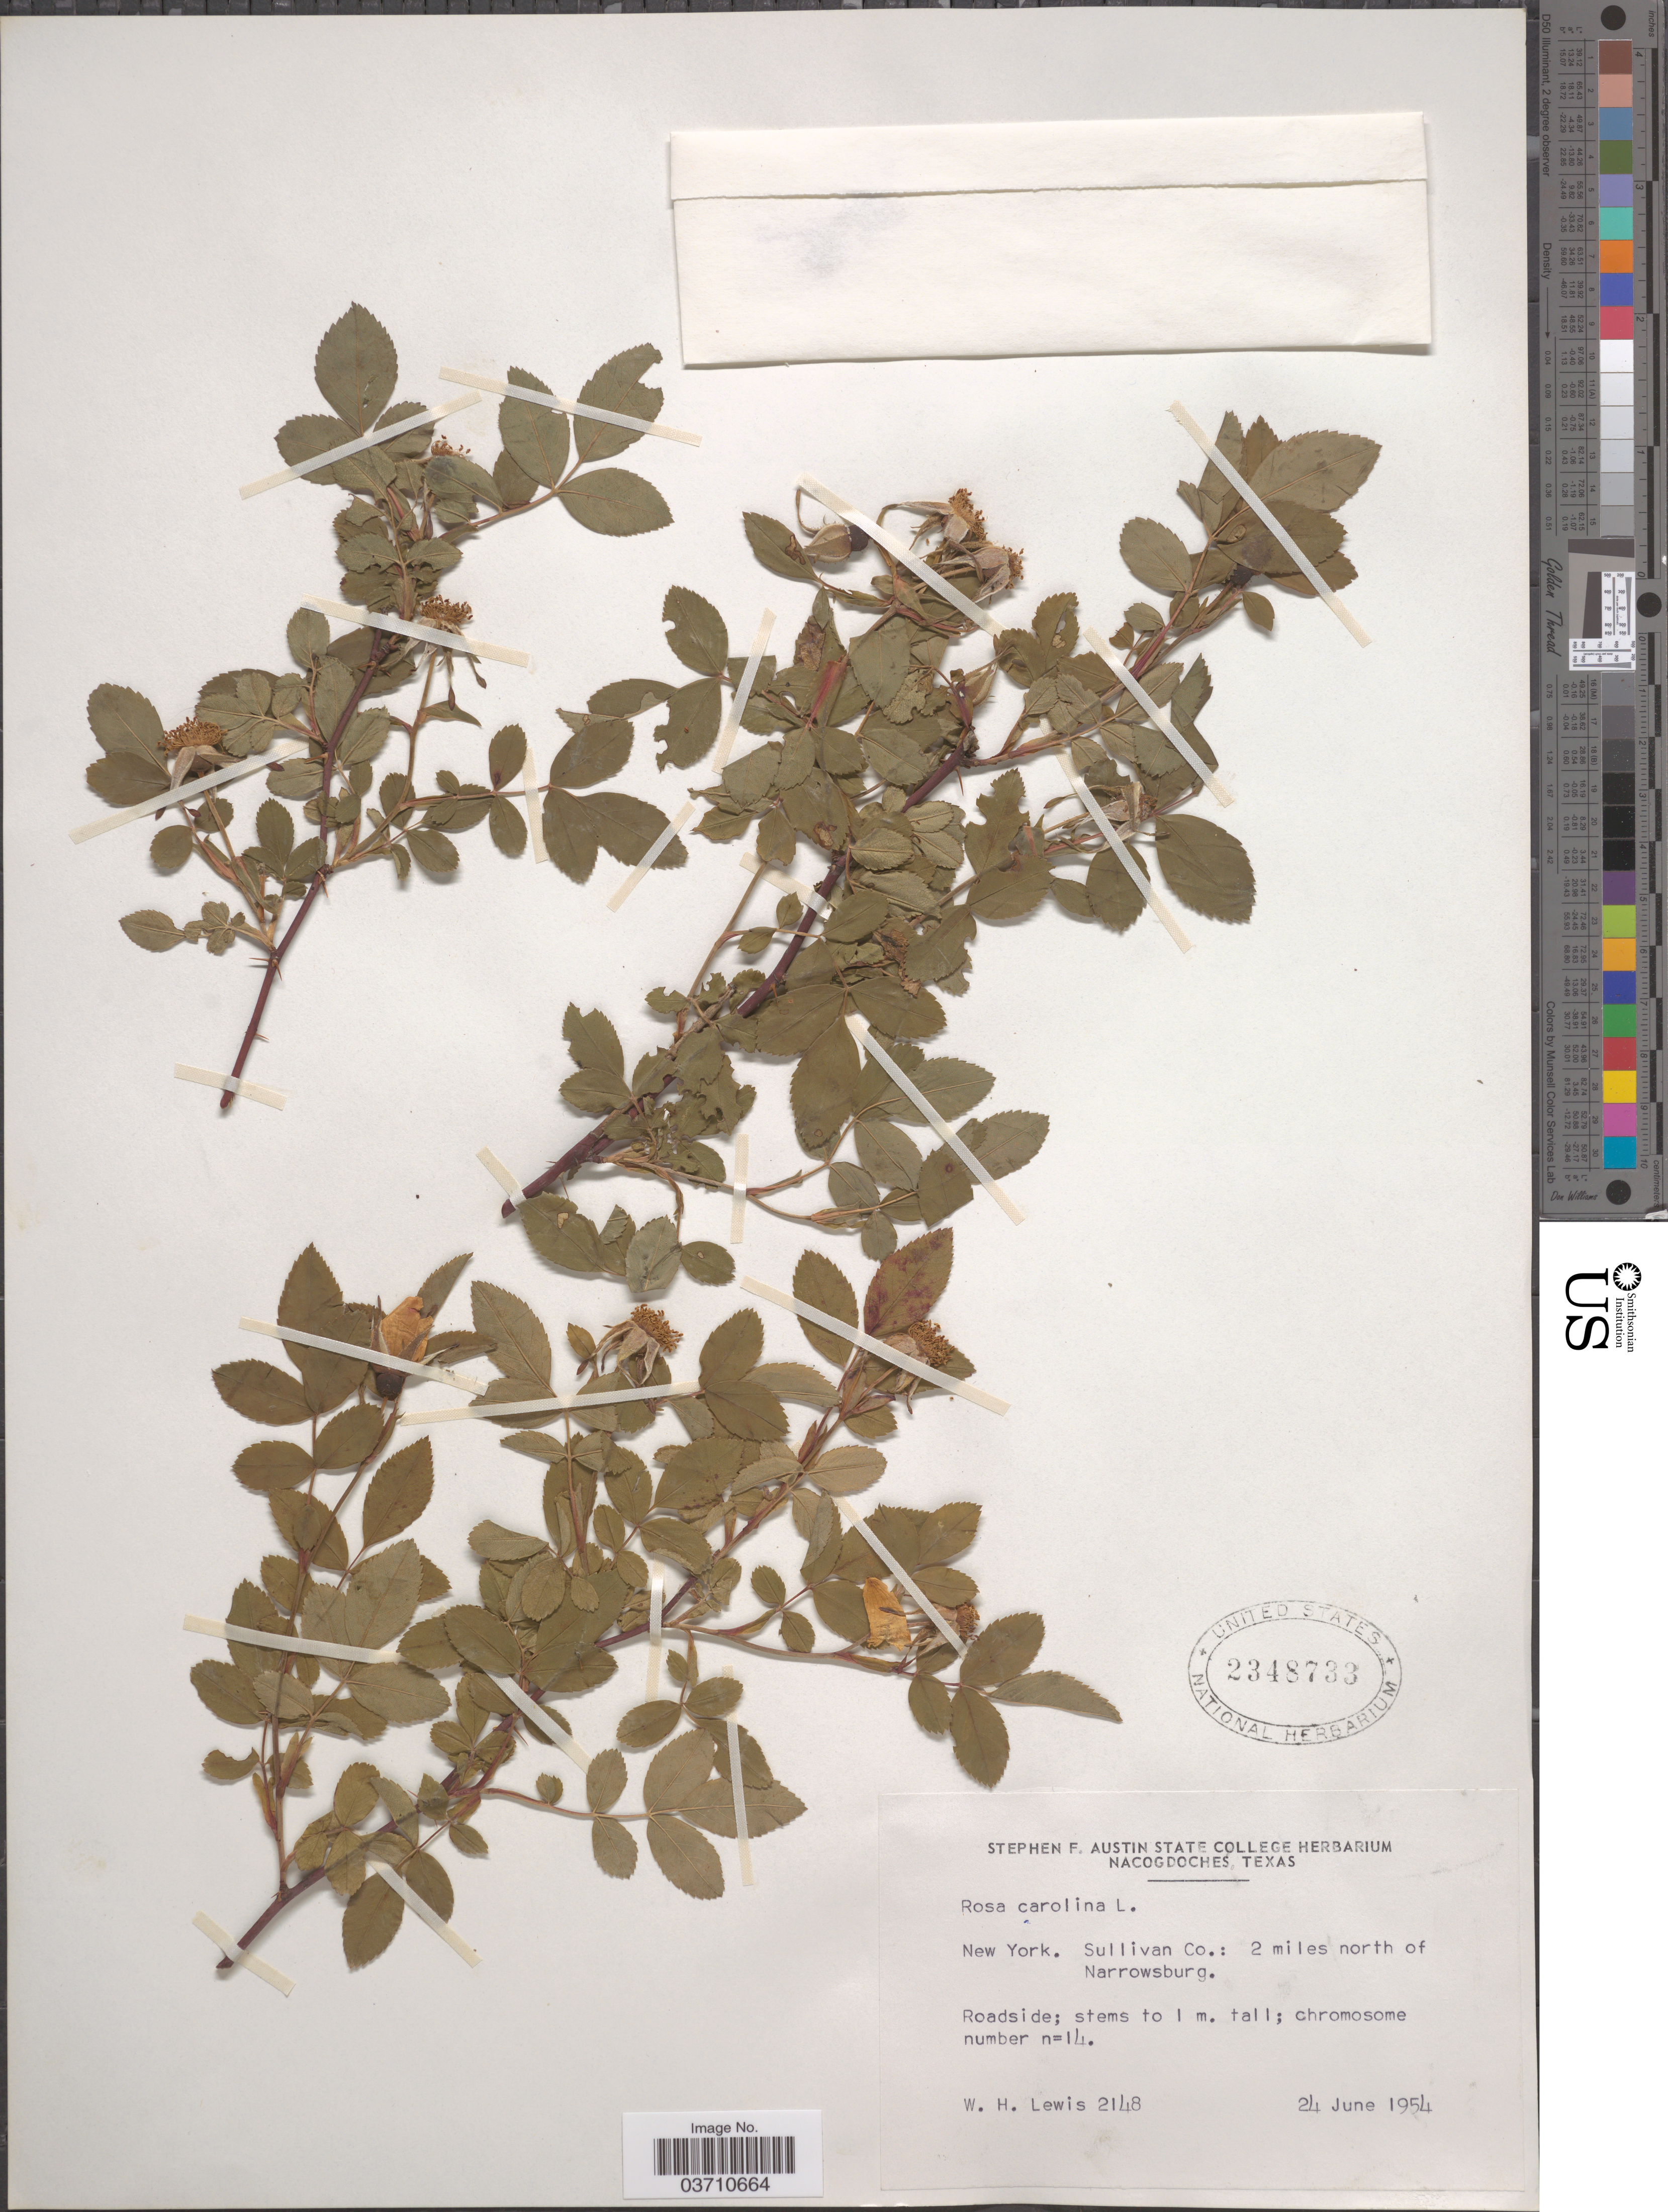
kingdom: Plantae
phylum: Tracheophyta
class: Magnoliopsida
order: Rosales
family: Rosaceae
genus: Rosa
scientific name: Rosa carolina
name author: L.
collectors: W. H. Lewis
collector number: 2148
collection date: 1954-06-24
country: United States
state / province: New York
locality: Sullivan Co.: 2 miles north of Narrowsburg.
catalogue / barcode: US 2348733